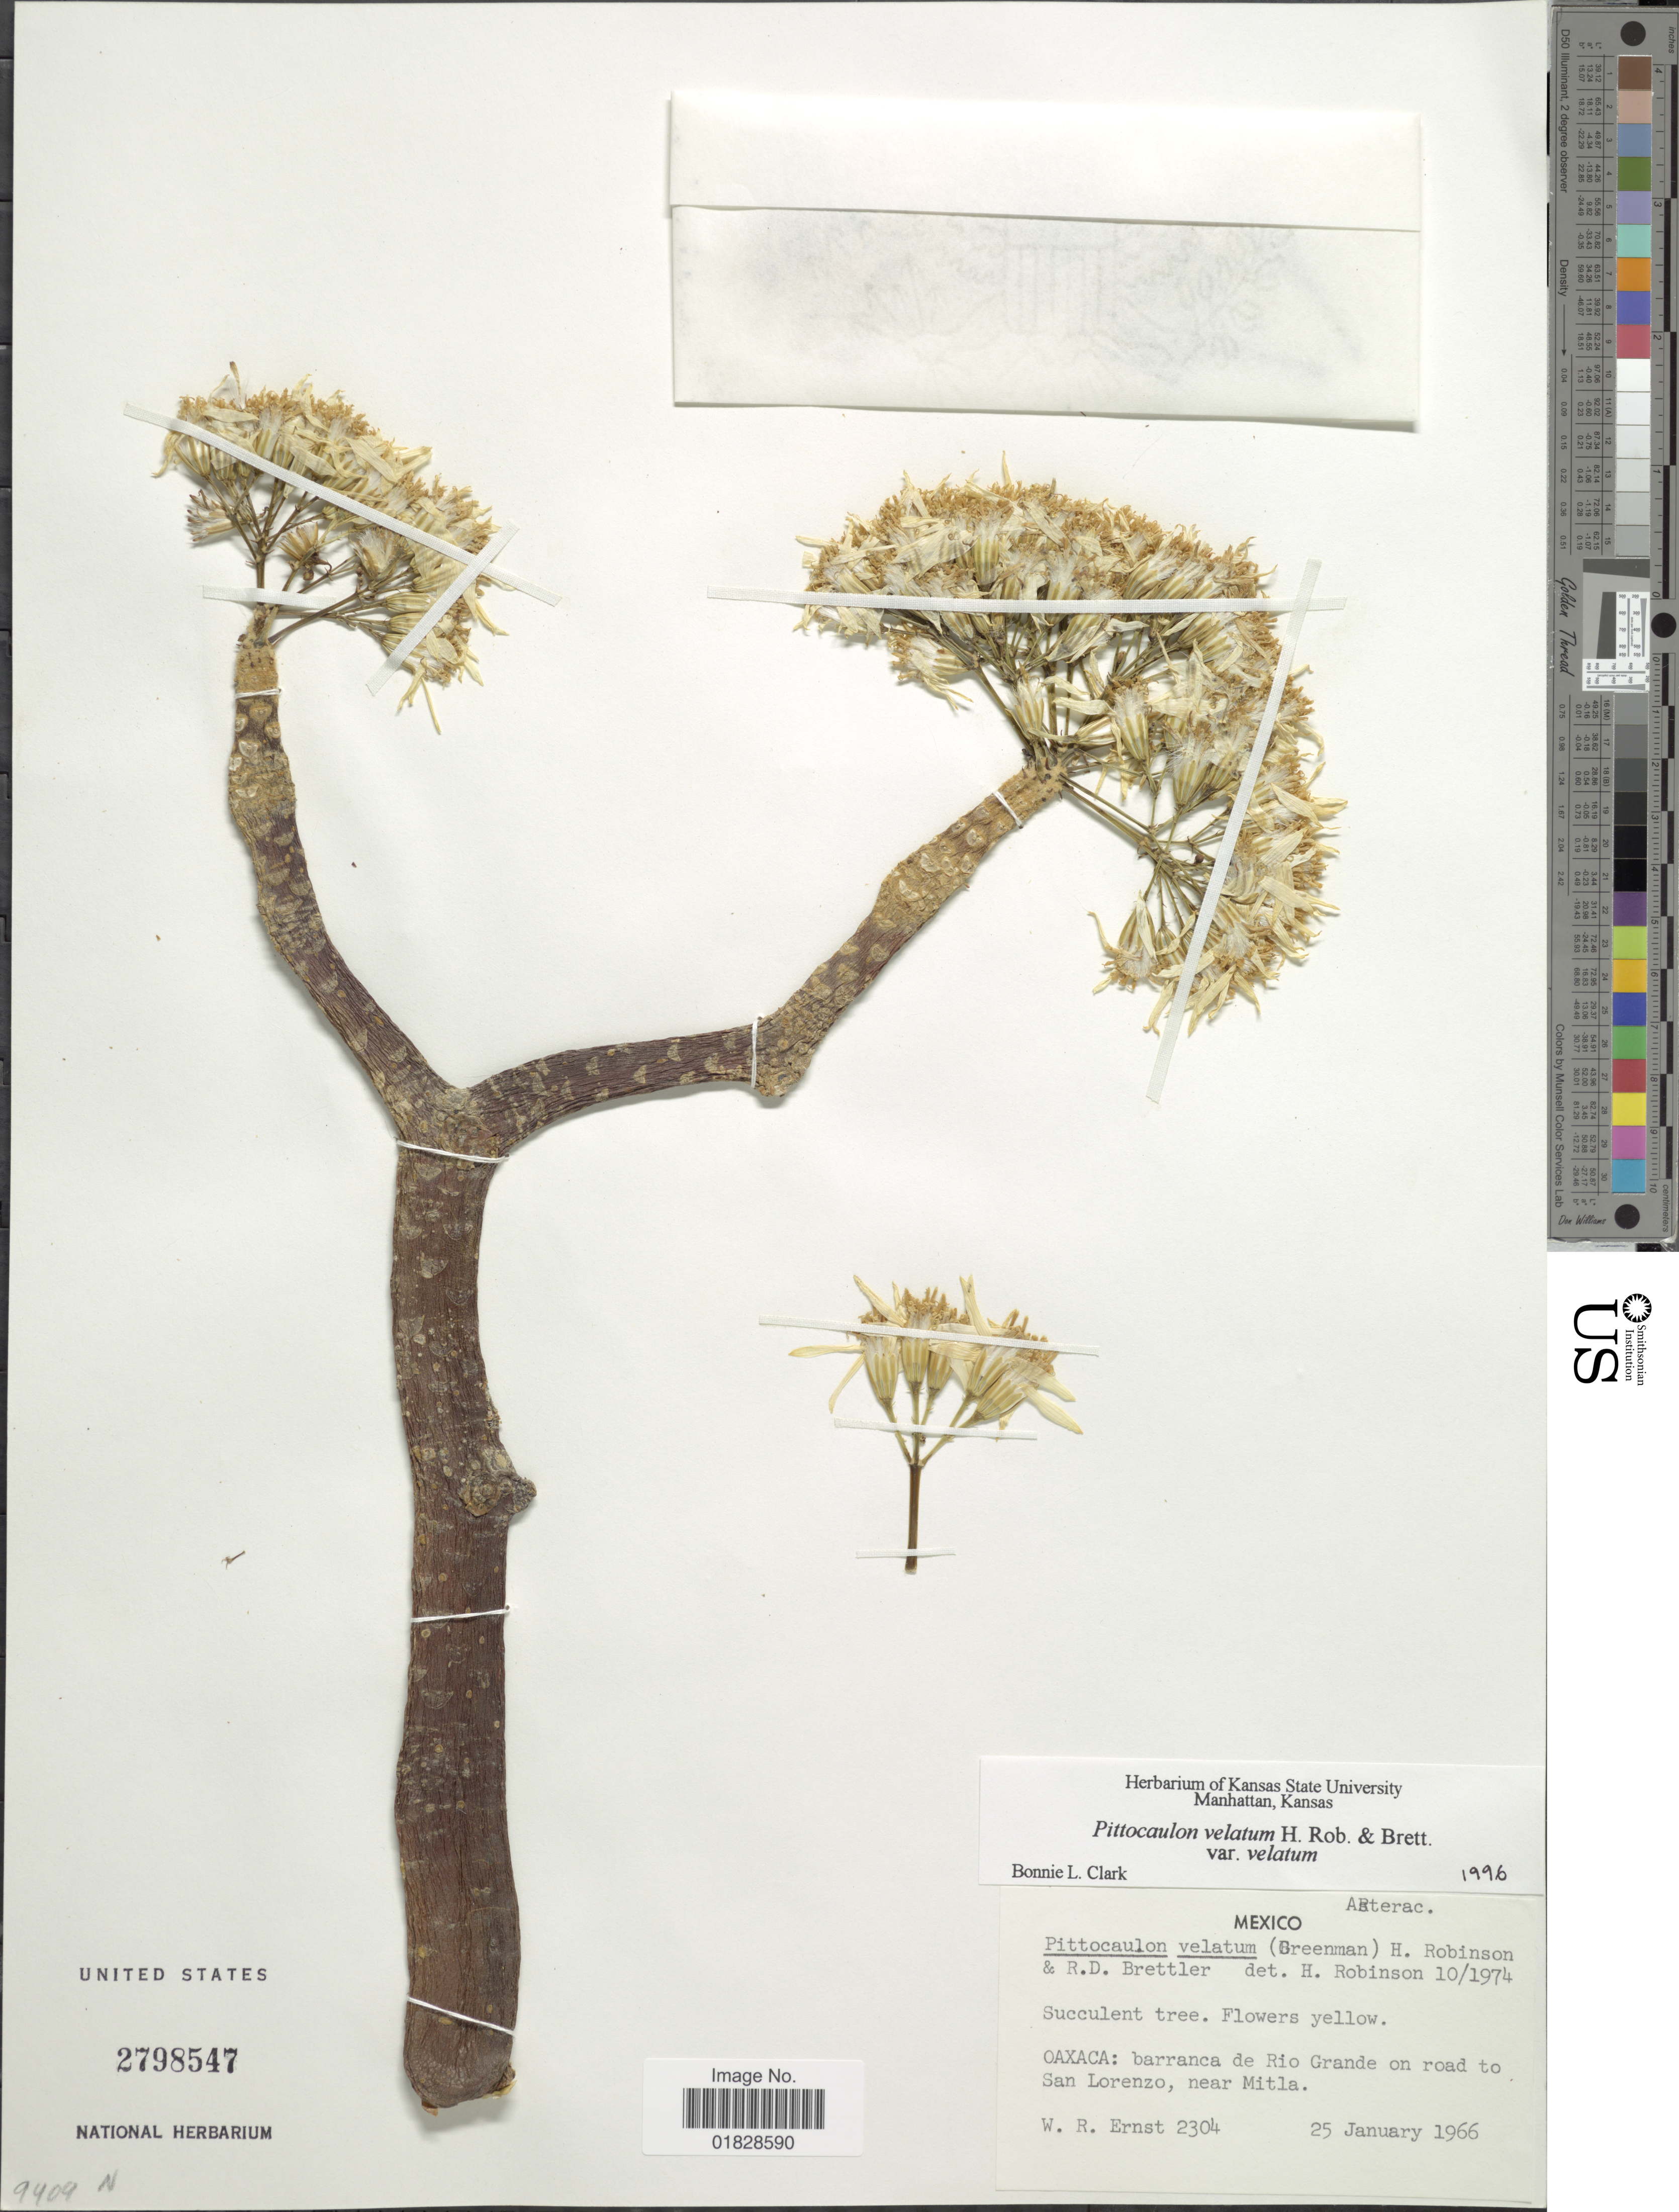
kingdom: Plantae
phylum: Tracheophyta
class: Magnoliopsida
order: Asterales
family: Asteraceae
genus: Pittocaulon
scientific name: Pittocaulon velatum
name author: (Greenm.) H. Rob. & Brettell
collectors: W. R. Ernst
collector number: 2304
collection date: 1966-01-25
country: Mexico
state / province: Oaxaca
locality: Oaxaca: barranca de Rio Grande on road to San Lorenzo, near Mitla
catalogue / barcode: US 2798547